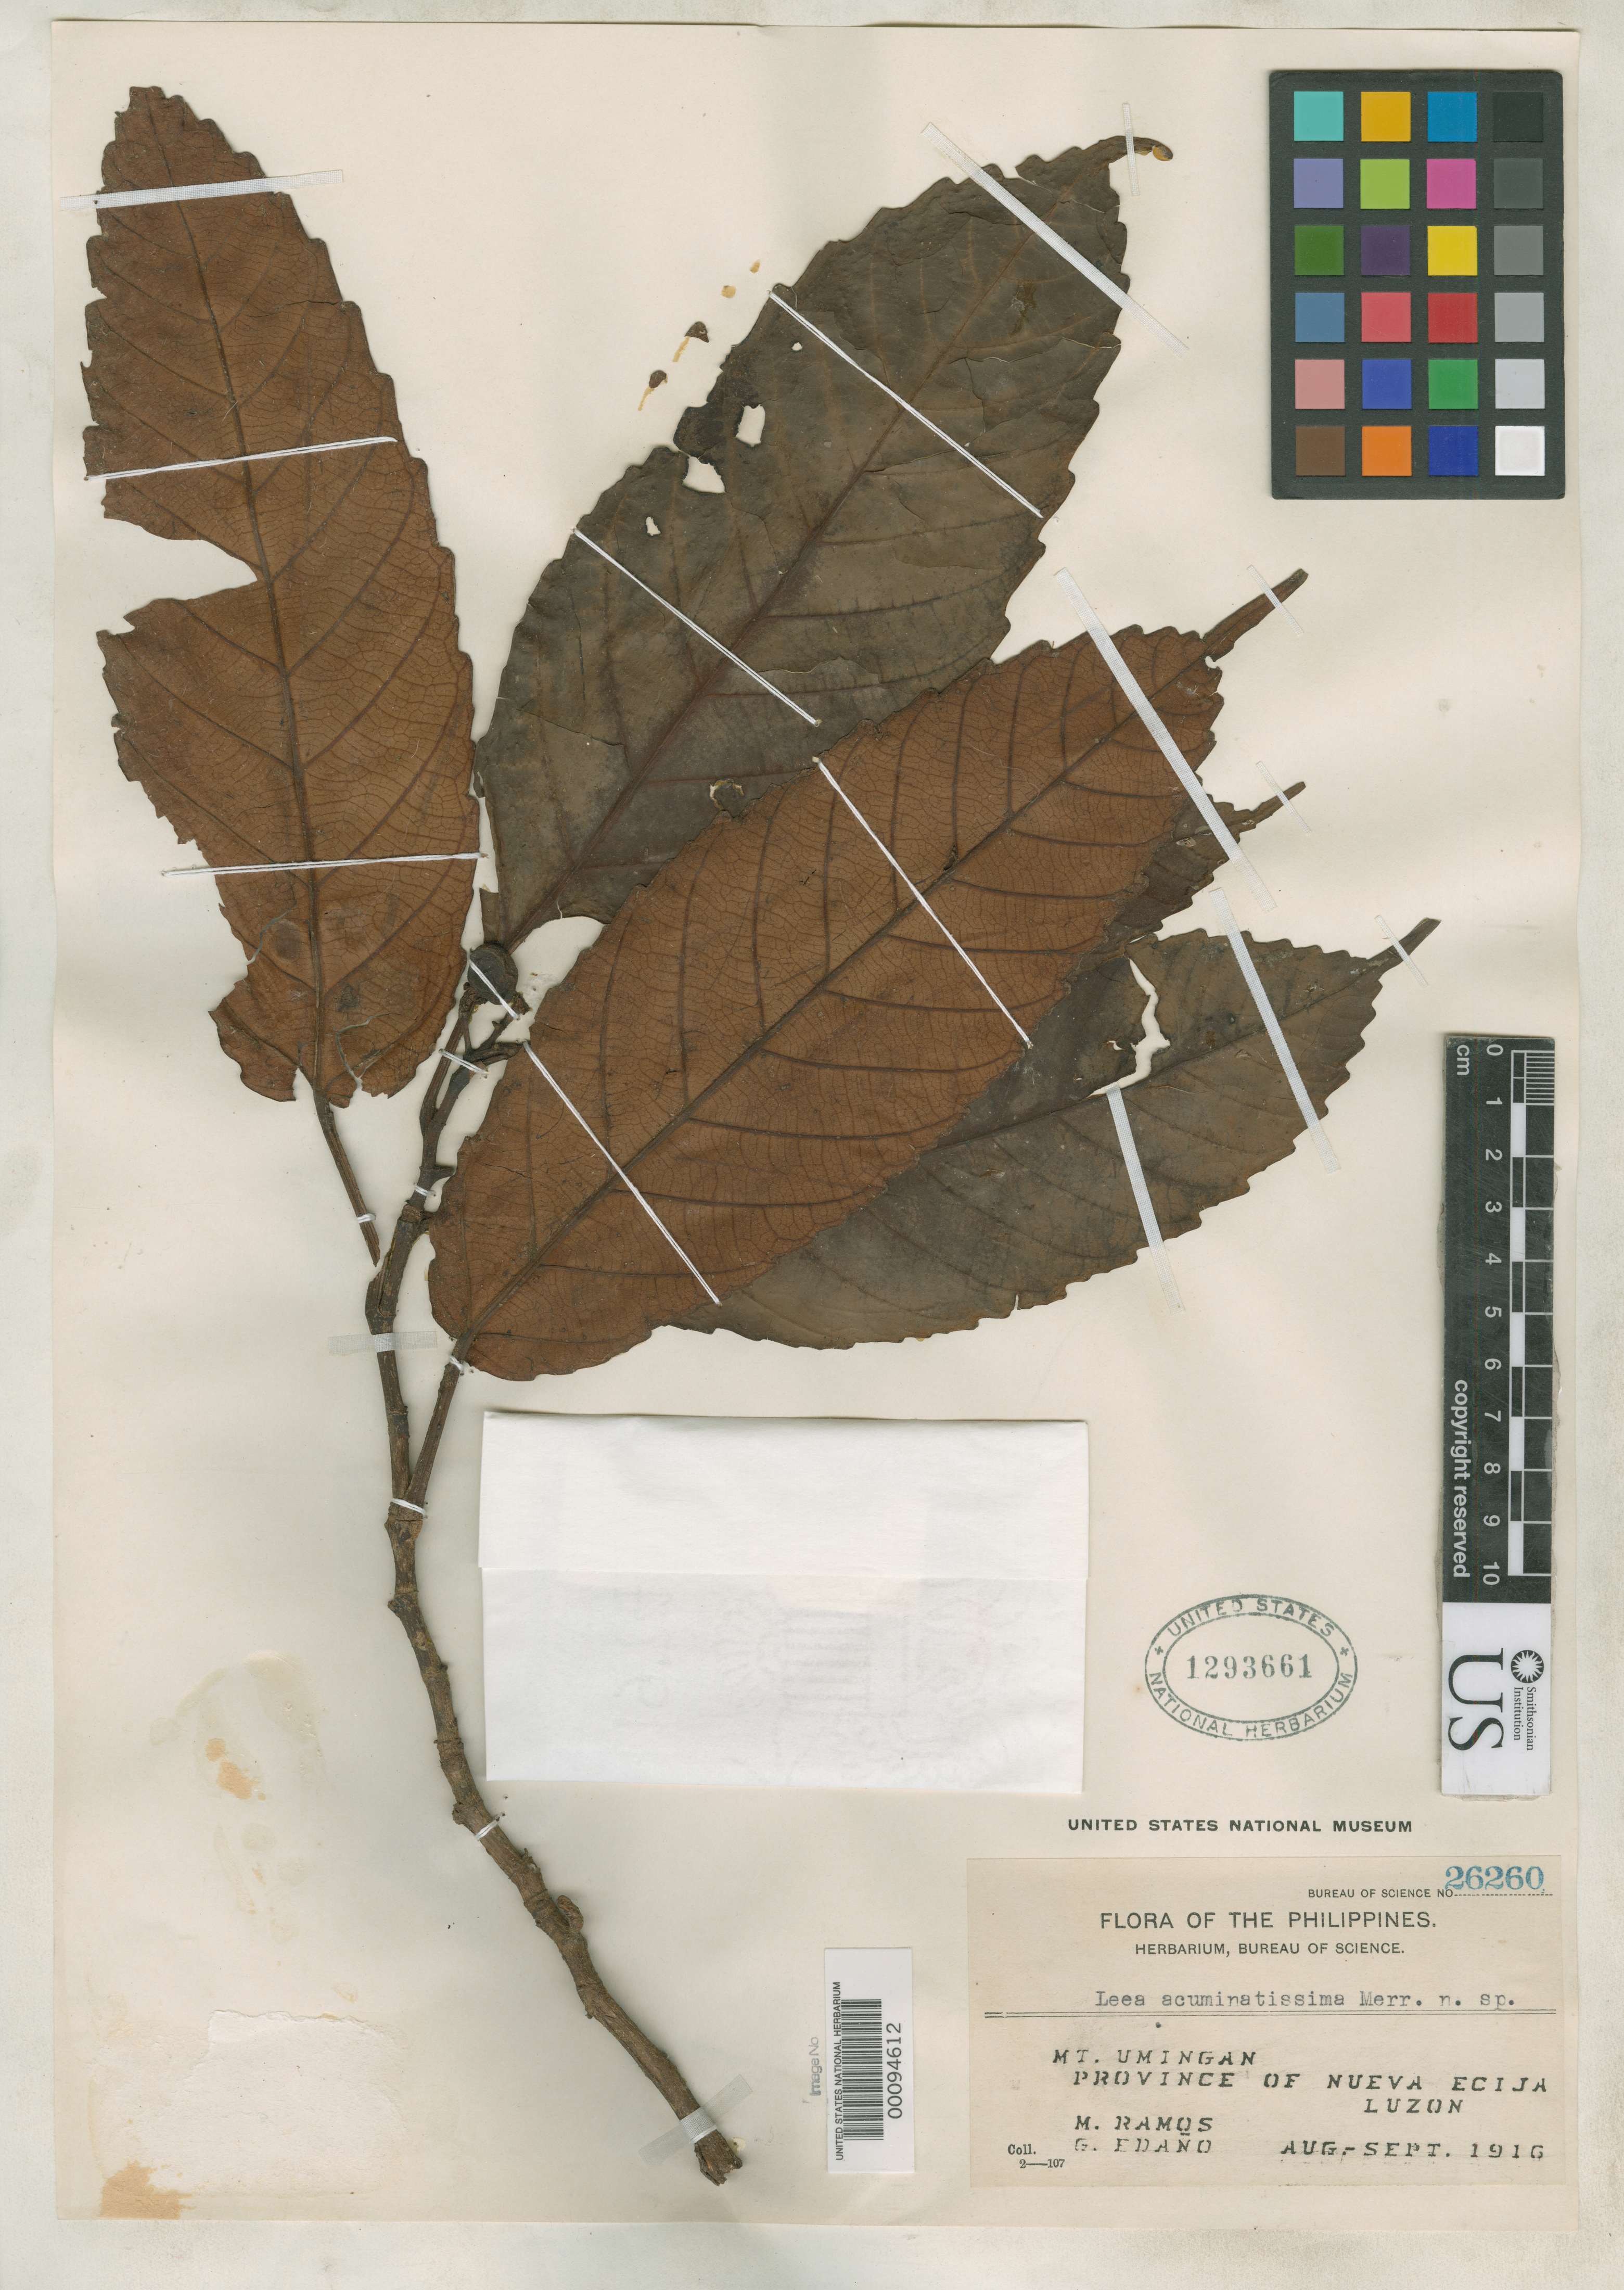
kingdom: Plantae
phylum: Tracheophyta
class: Magnoliopsida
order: Vitales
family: Vitaceae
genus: Leea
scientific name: Leea acuminatissima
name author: Merr.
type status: Isotype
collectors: M. Ramos & G. E. Edaño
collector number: Bur. Sci. 26260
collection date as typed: Aug 1916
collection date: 1916-08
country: Philippines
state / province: Central Luzon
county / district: Nueva Ecija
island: Luzon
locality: Mt. Umingan.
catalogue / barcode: US 1293661